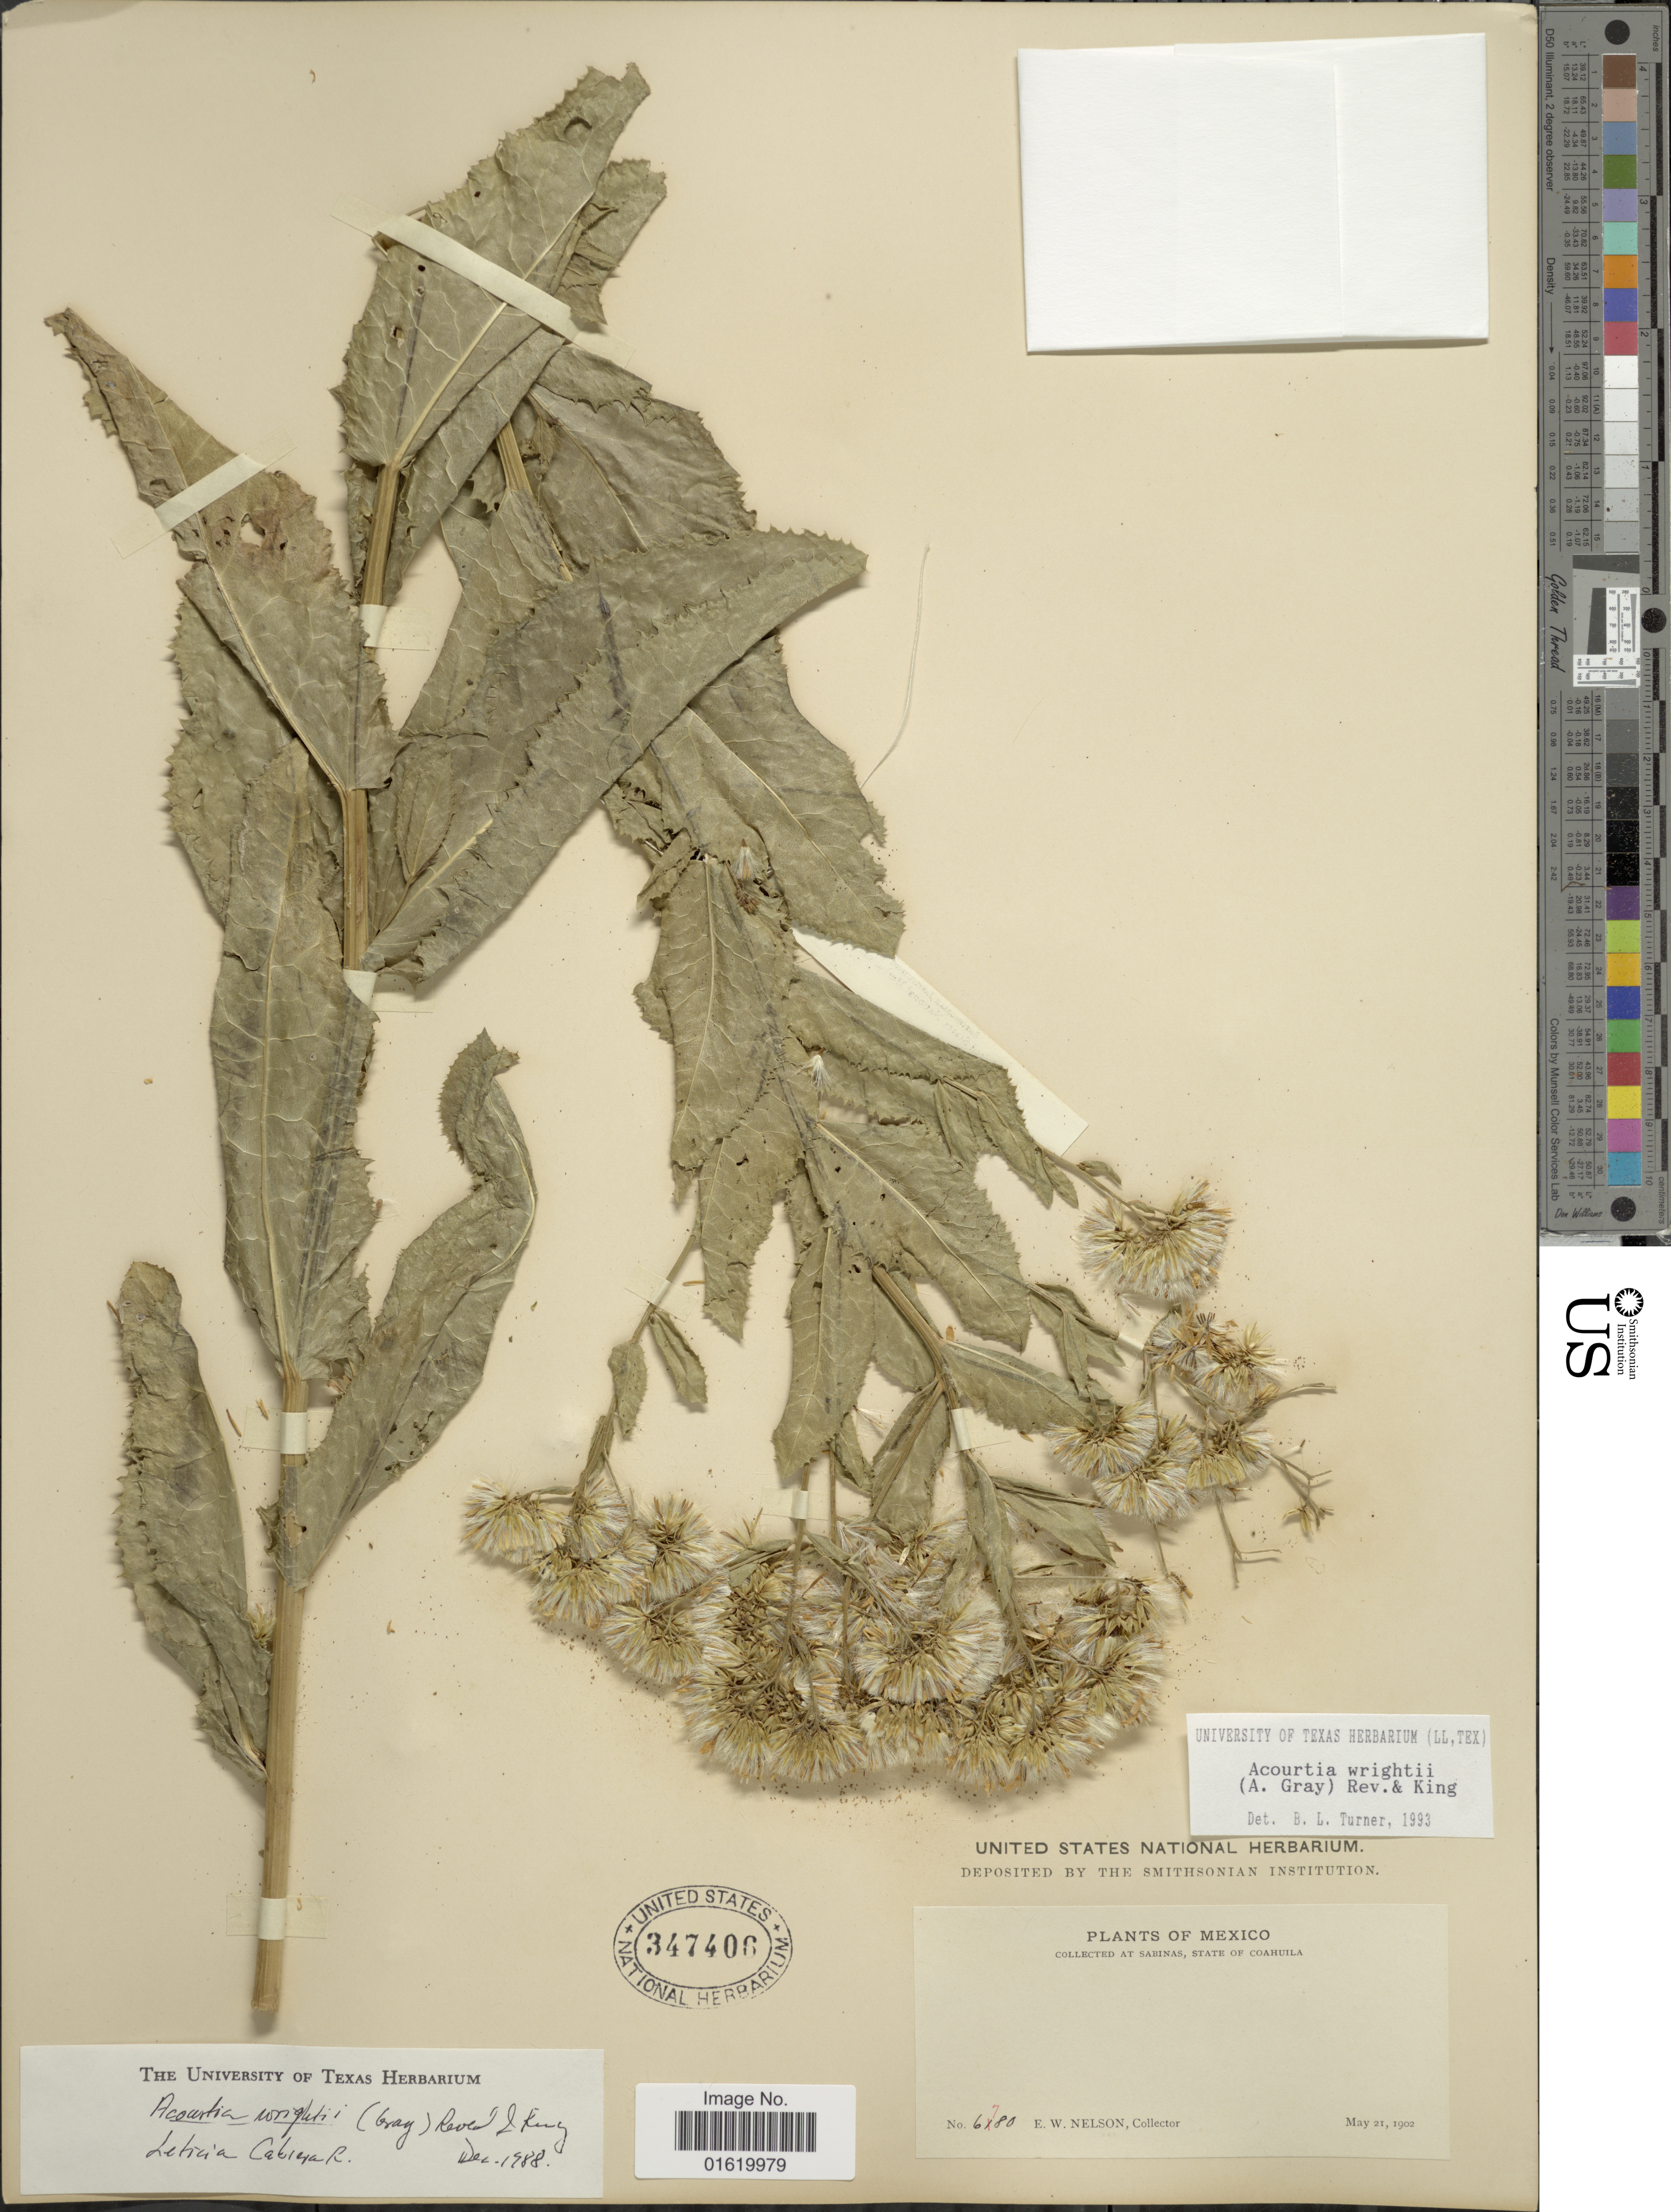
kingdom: Plantae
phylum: Tracheophyta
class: Magnoliopsida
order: Asterales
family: Asteraceae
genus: Acourtia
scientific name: Acourtia wrightii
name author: (A. Gray) Reveal & R.M. King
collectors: E. W. Nelson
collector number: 6780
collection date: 1902-05-21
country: Mexico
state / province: Coahuila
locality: Sabinas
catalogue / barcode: US 347406